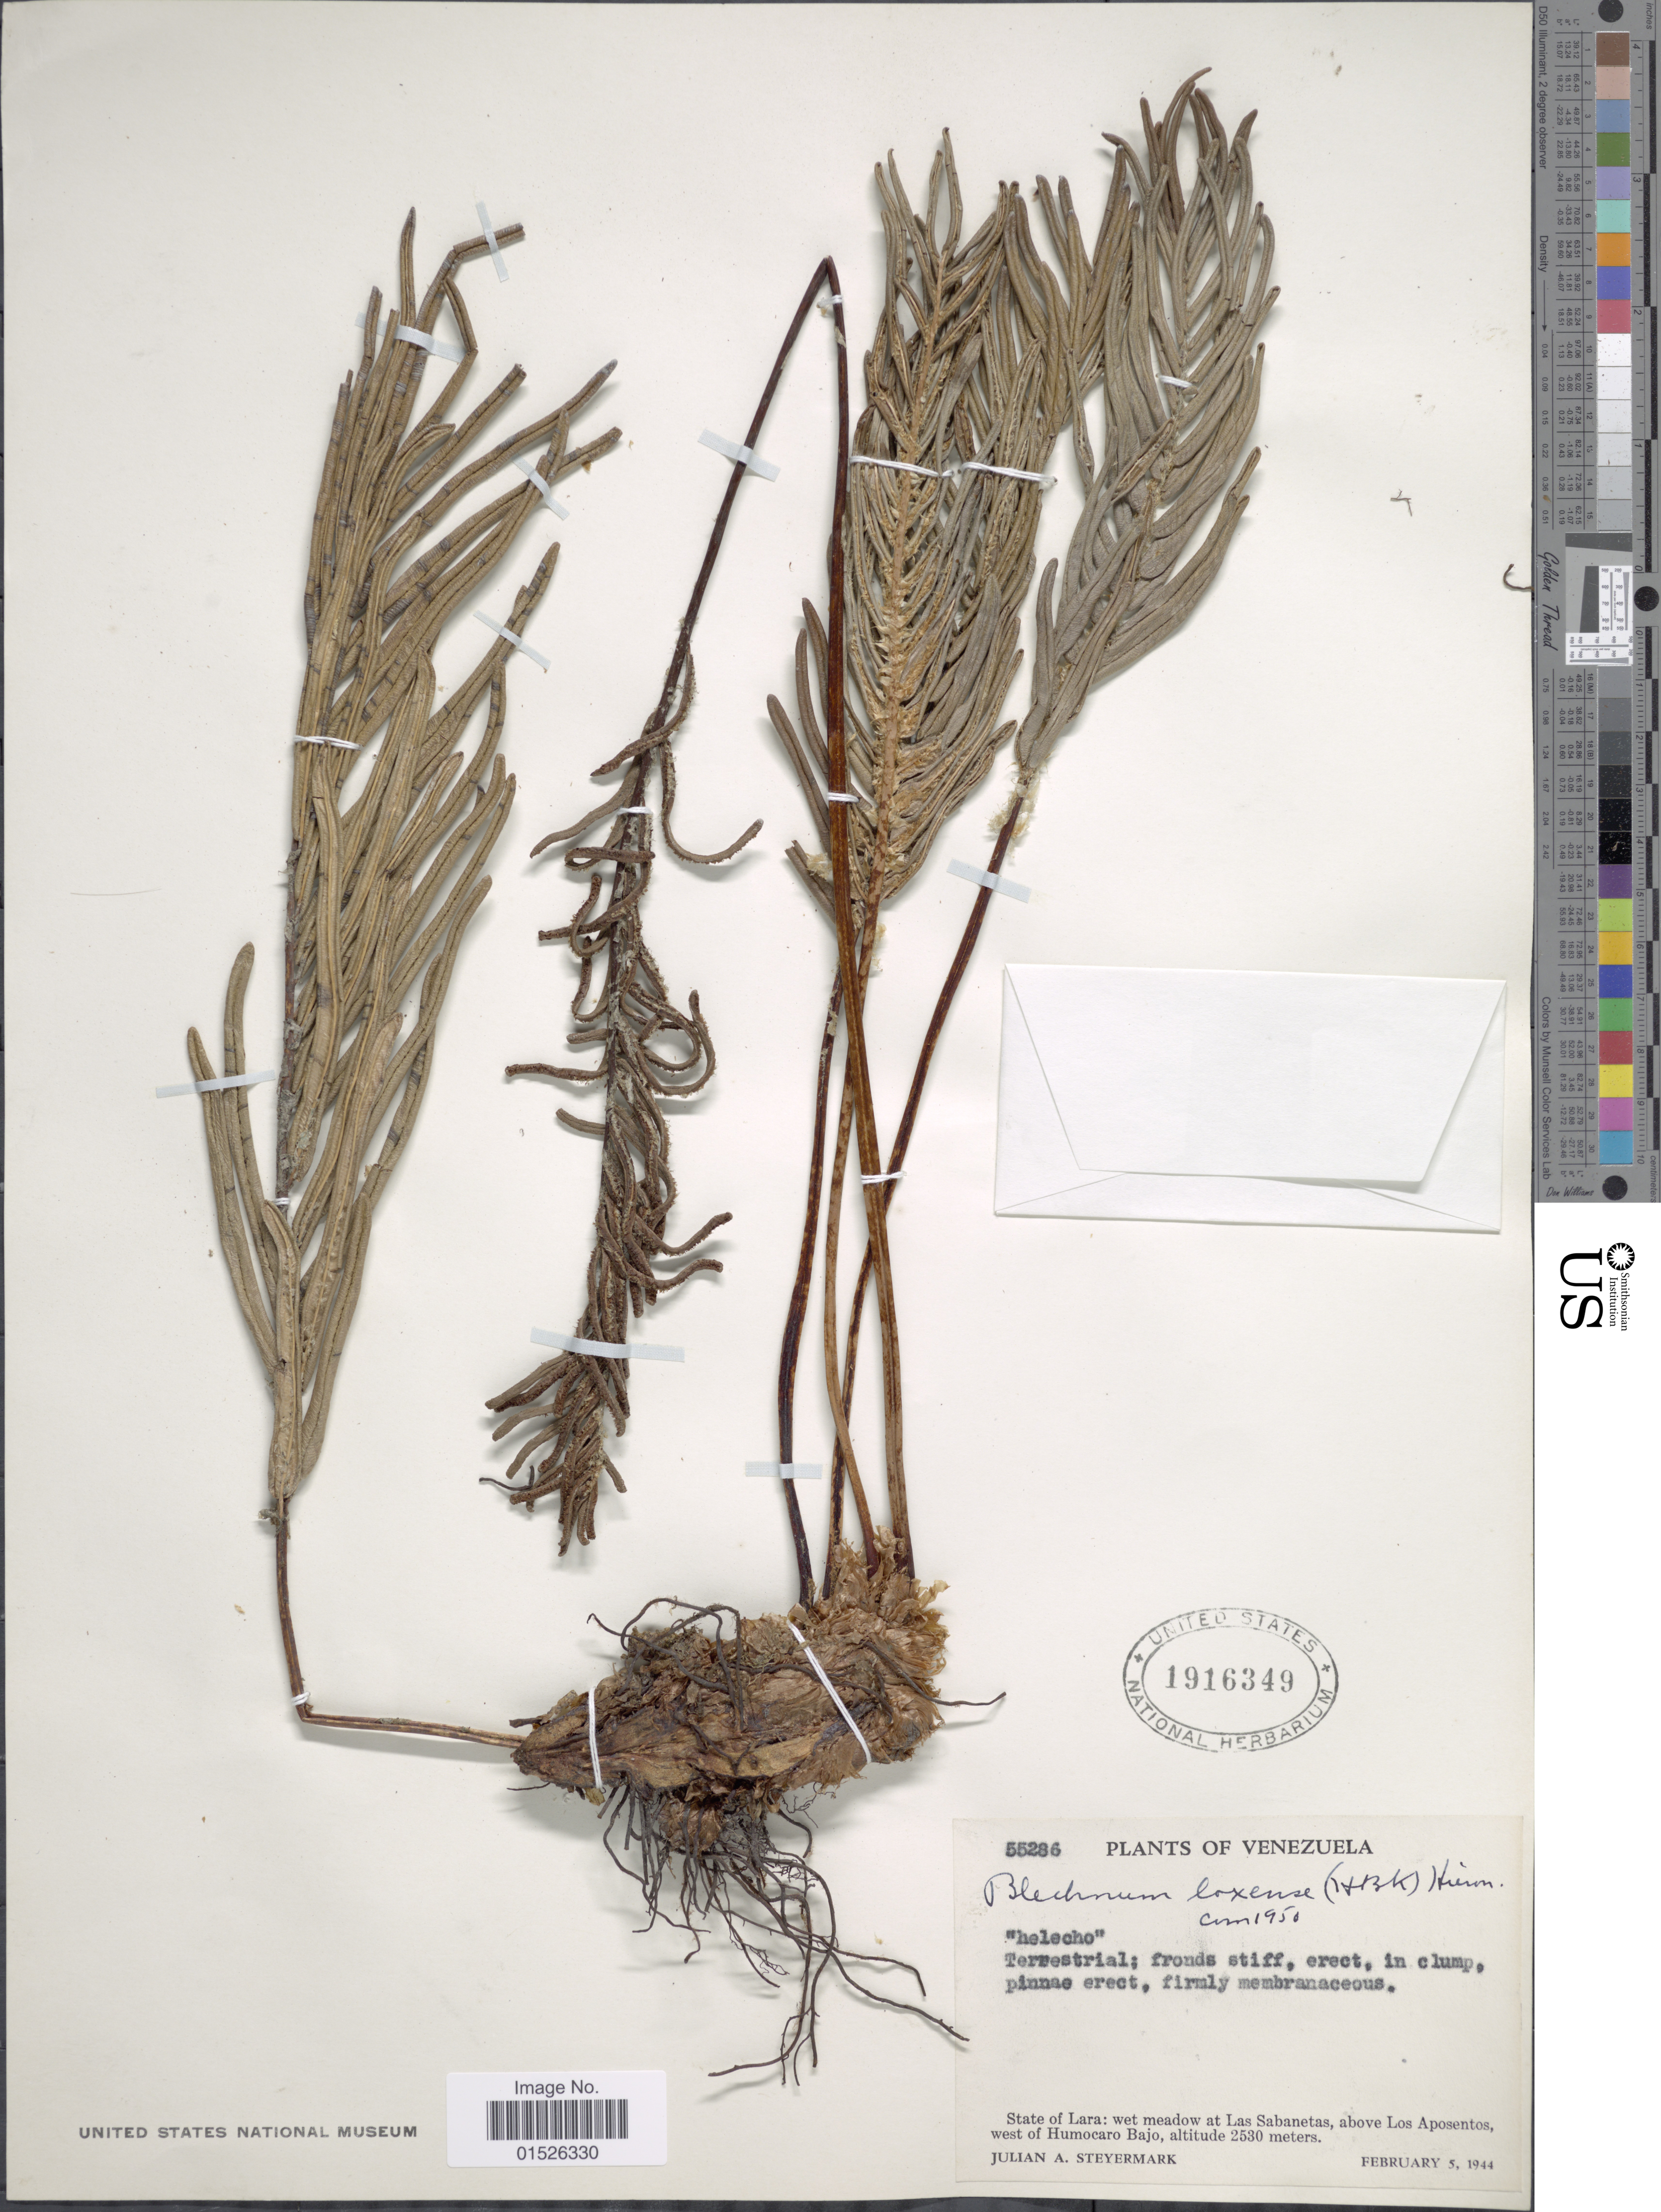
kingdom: Plantae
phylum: Tracheophyta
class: Polypodiopsida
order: Polypodiales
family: Blechnaceae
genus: Blechnum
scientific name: Blechnum loxense var. loxense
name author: (Kunth) Hook. ex Salomon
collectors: J. Steyermark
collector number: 55286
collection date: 1944-02-05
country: Venezuela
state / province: Lara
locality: Venzuela, State of Lara: wet meadow at Las Sabanetas, above Los Aposentos west of Humocaro Bajo.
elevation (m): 2530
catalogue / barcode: US 1916349